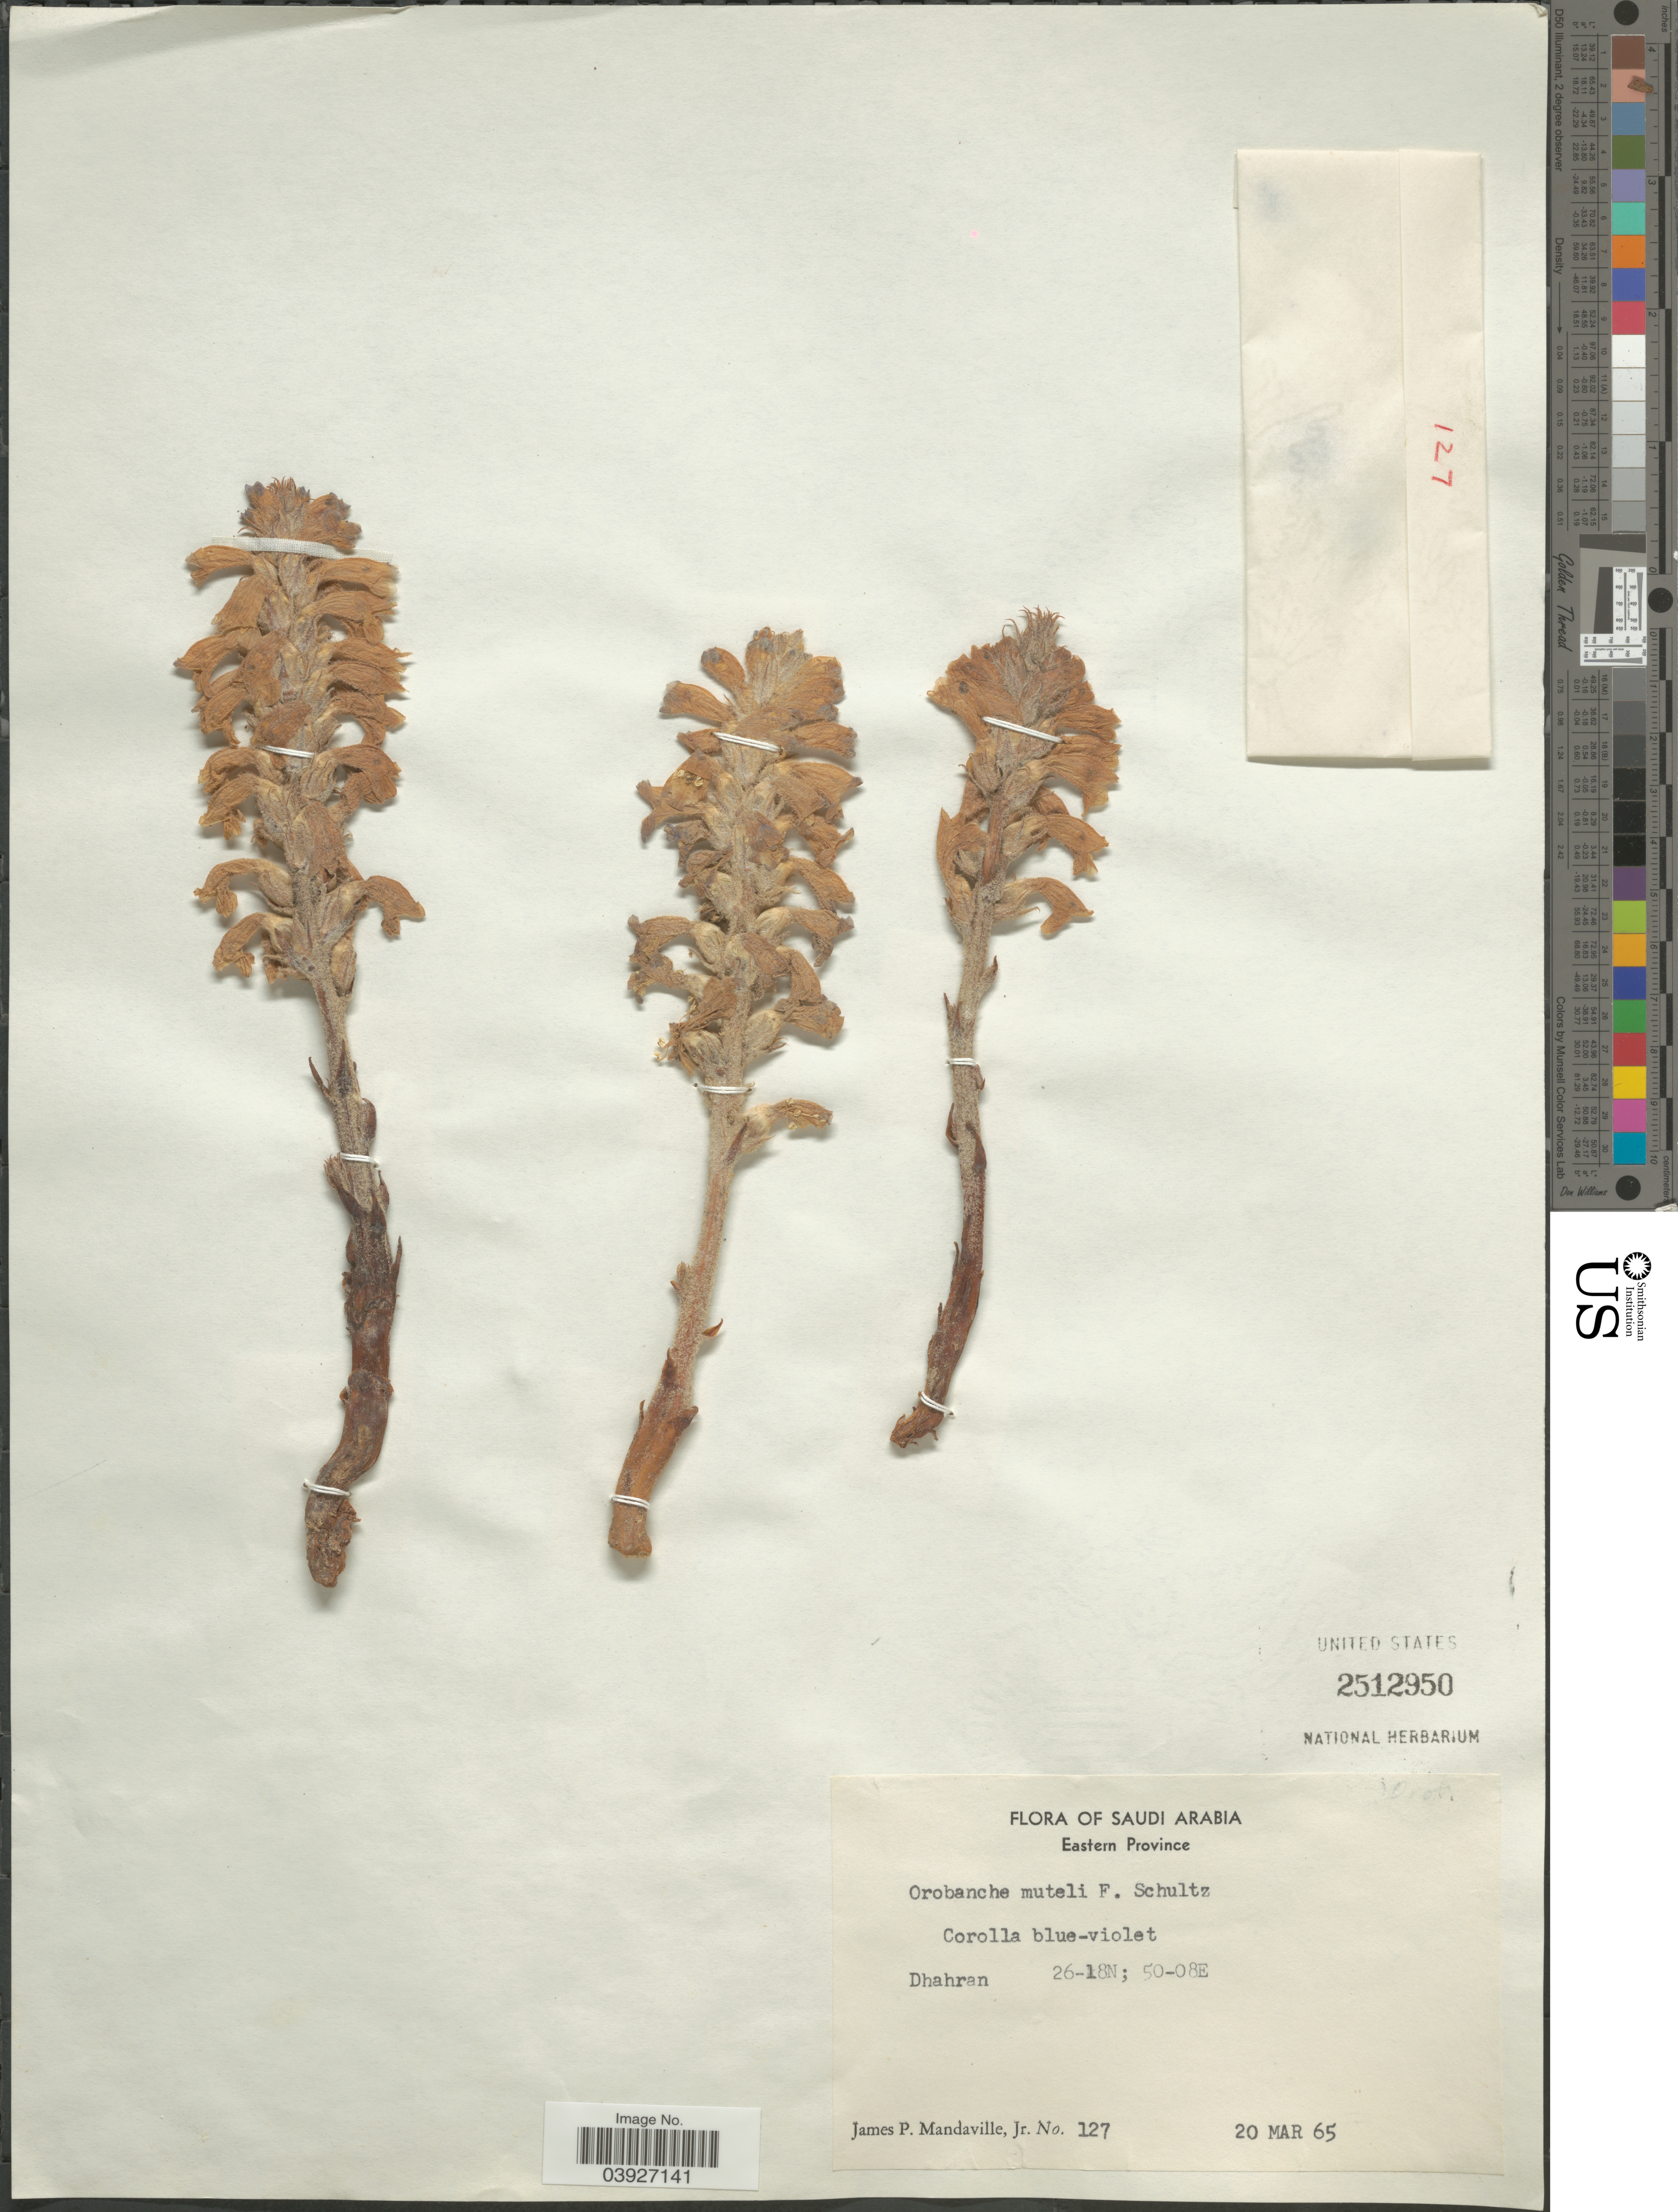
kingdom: Plantae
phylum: Tracheophyta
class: Magnoliopsida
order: Lamiales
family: Orobanchaceae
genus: Orobanche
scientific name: Orobanche mutelii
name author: F.W. Schultz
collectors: J. Mandaville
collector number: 127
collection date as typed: Transcribed d/m/y: 20/3/65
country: Saudi Arabia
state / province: Ash Sharqiyah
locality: Eastern Province. Dhahran.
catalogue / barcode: US 2512950